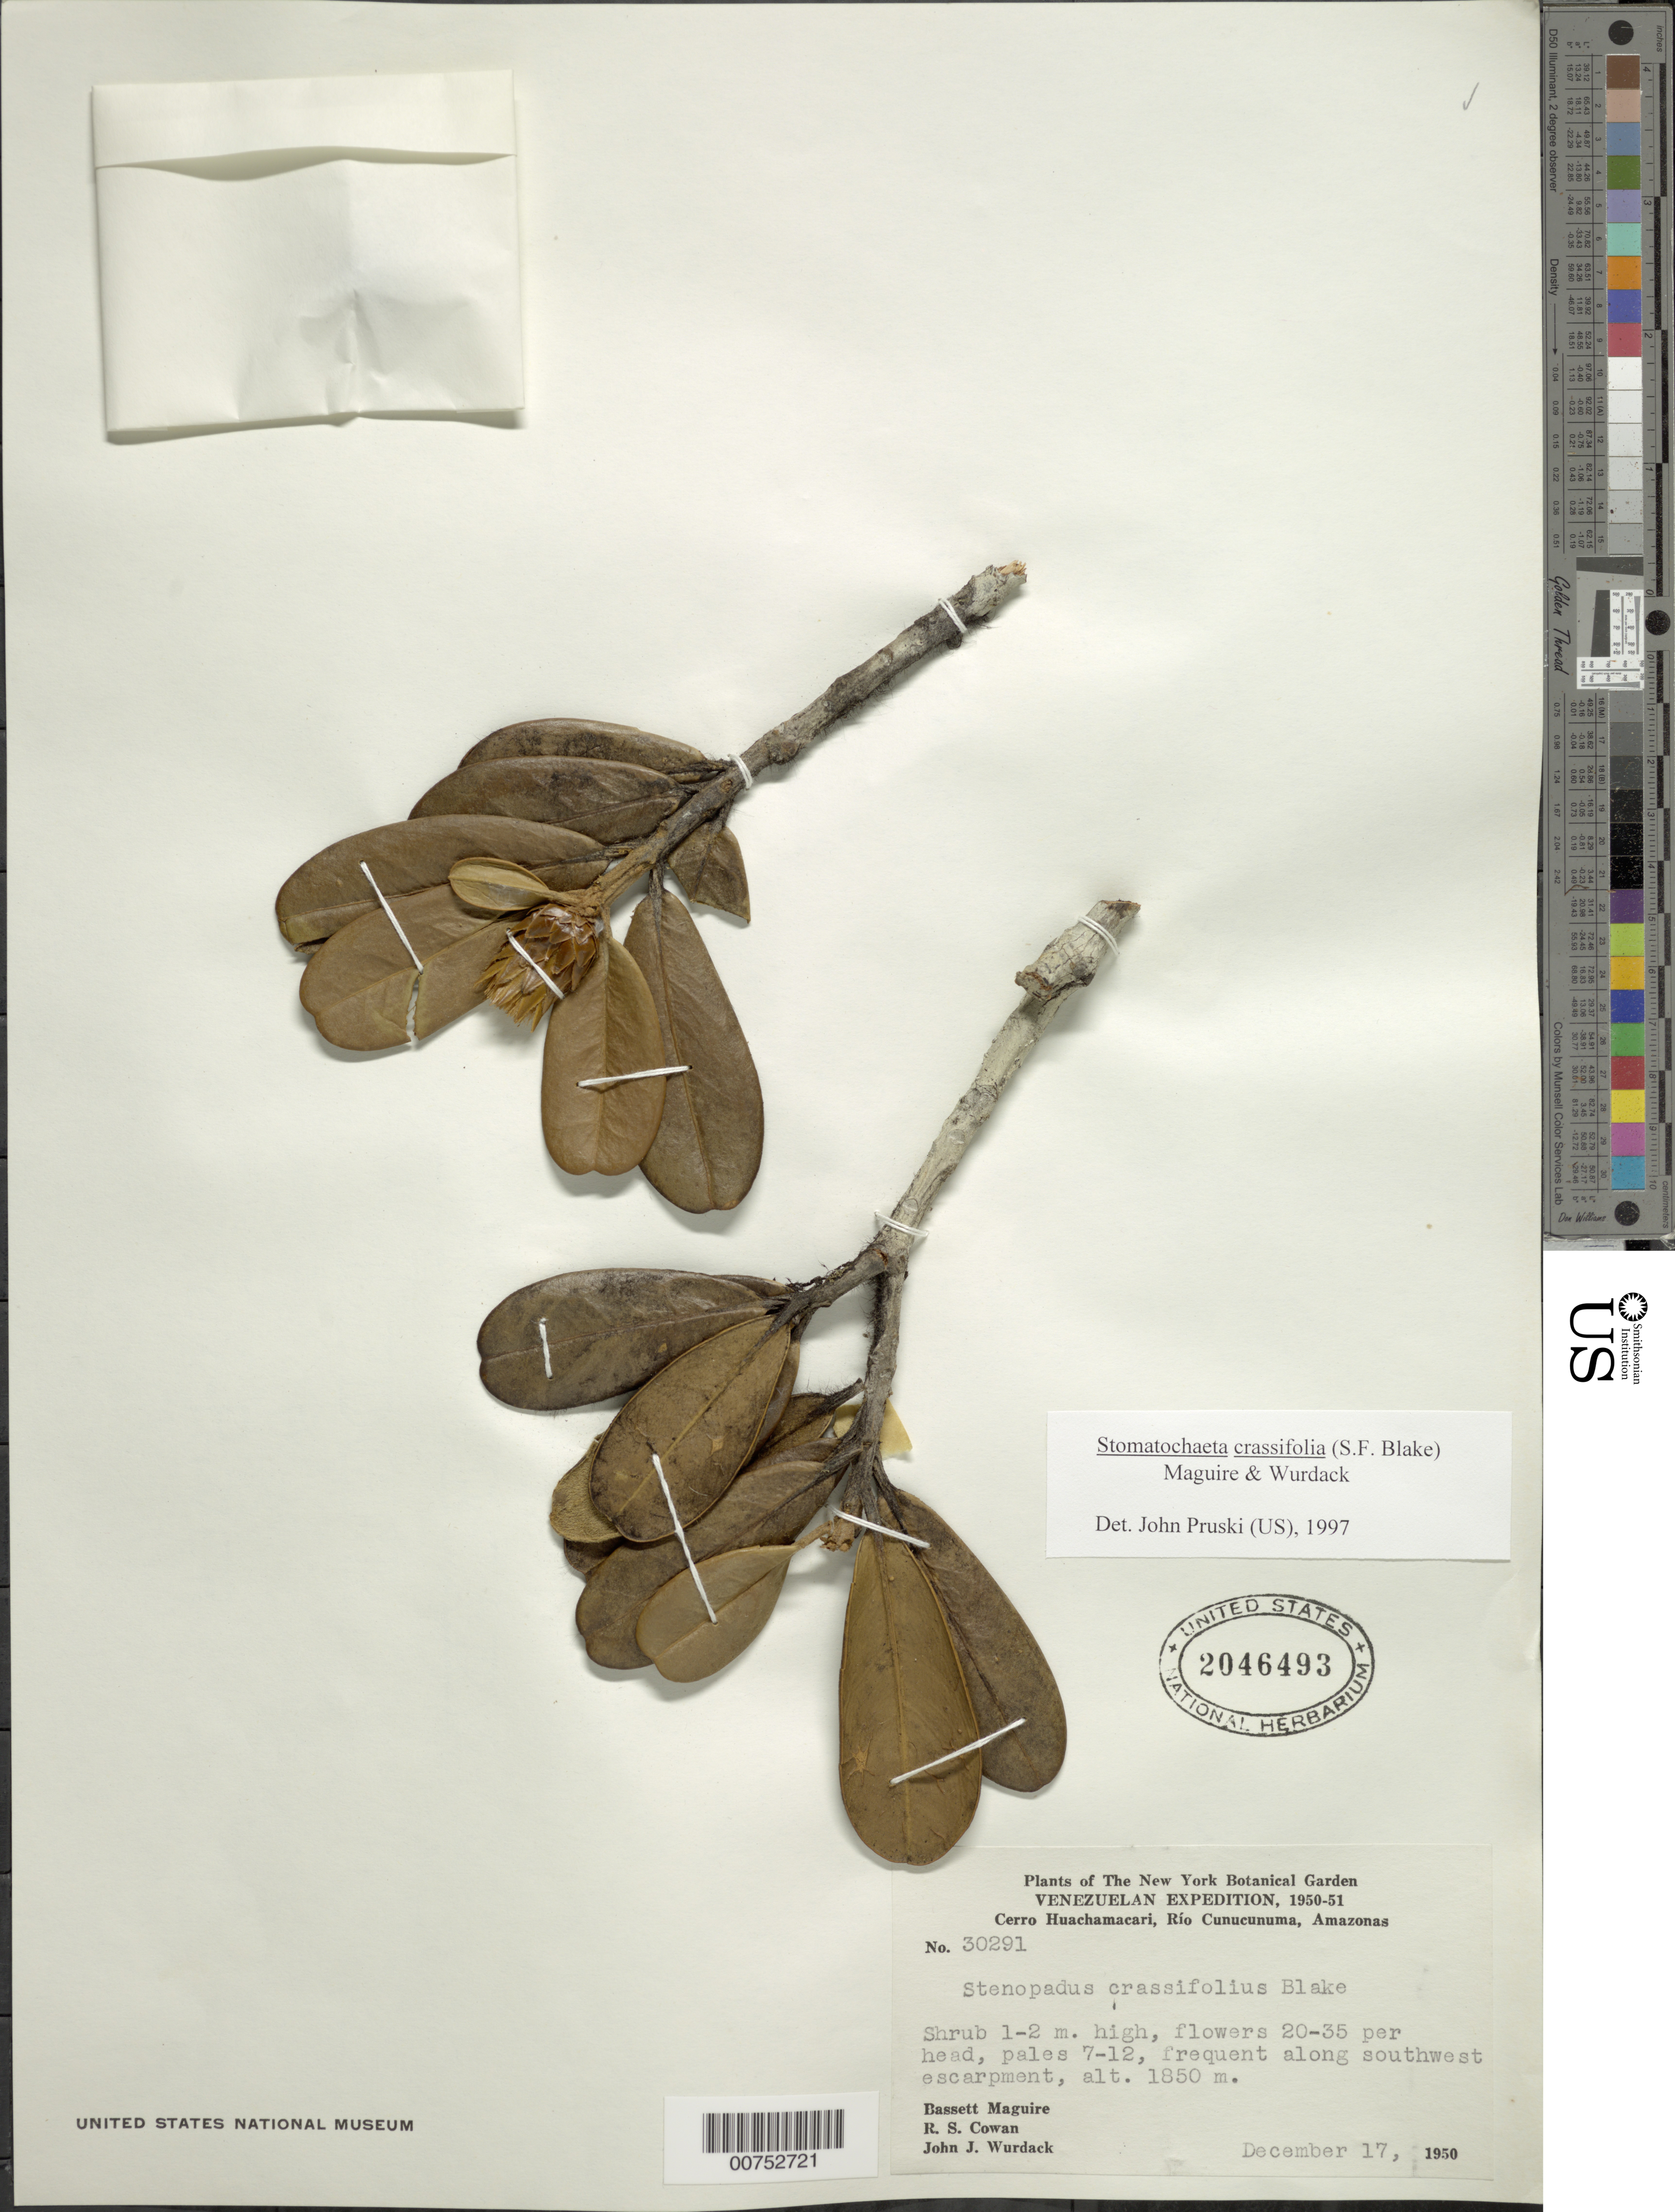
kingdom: Plantae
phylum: Tracheophyta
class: Magnoliopsida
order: Asterales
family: Asteraceae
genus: Stomatochaeta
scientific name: Stomatochaeta crassifolia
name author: (S.F. Blake) Maguire & Wurdack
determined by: Pruski, J. F.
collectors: B. Maguire, R. S. Cowan & J. J. Wurdack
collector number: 30291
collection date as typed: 17-Dec-50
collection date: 1950-12-17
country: Venezuela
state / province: Amazonas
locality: Cerro Huachamacari, Río Cunucunuma, SW escarpment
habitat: Escarpment.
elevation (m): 1850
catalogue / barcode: US 2046493